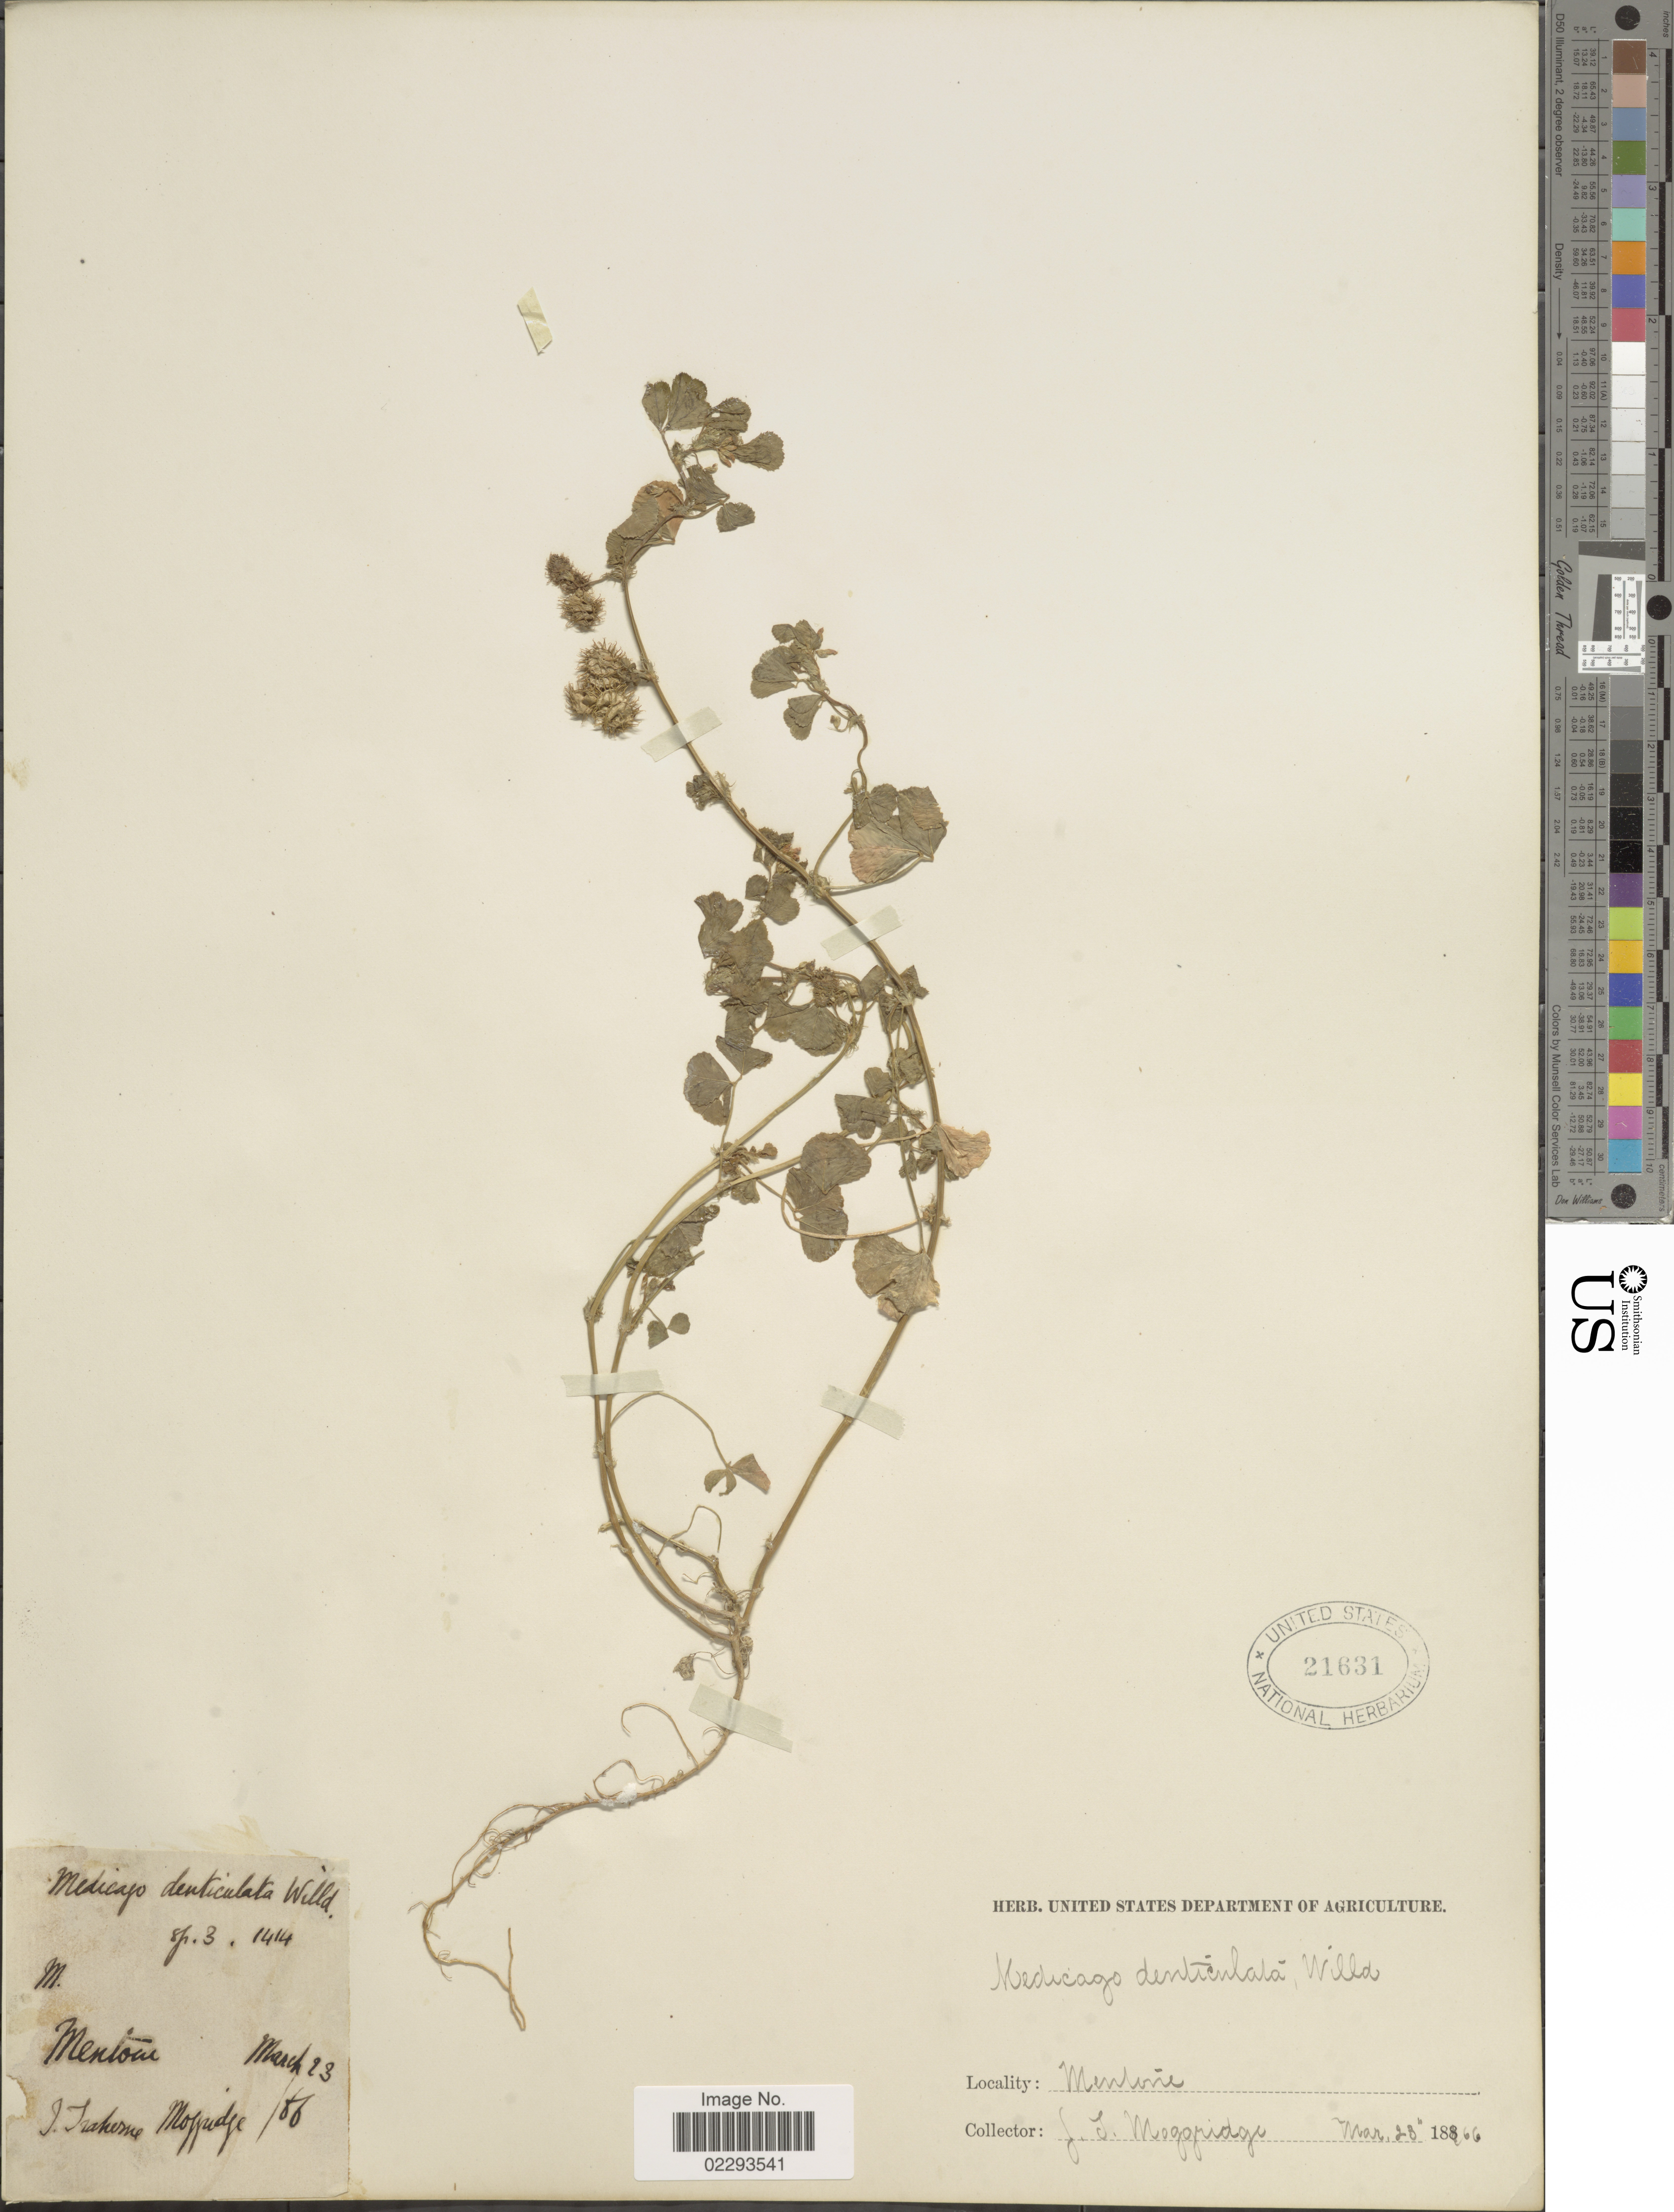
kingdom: Plantae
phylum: Tracheophyta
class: Magnoliopsida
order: Fabales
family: Fabaceae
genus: Medicago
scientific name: Medicago denticulata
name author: Willd.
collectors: J. T. Moggridge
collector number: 1414?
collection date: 1866-03-23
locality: Mentone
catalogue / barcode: US 21631